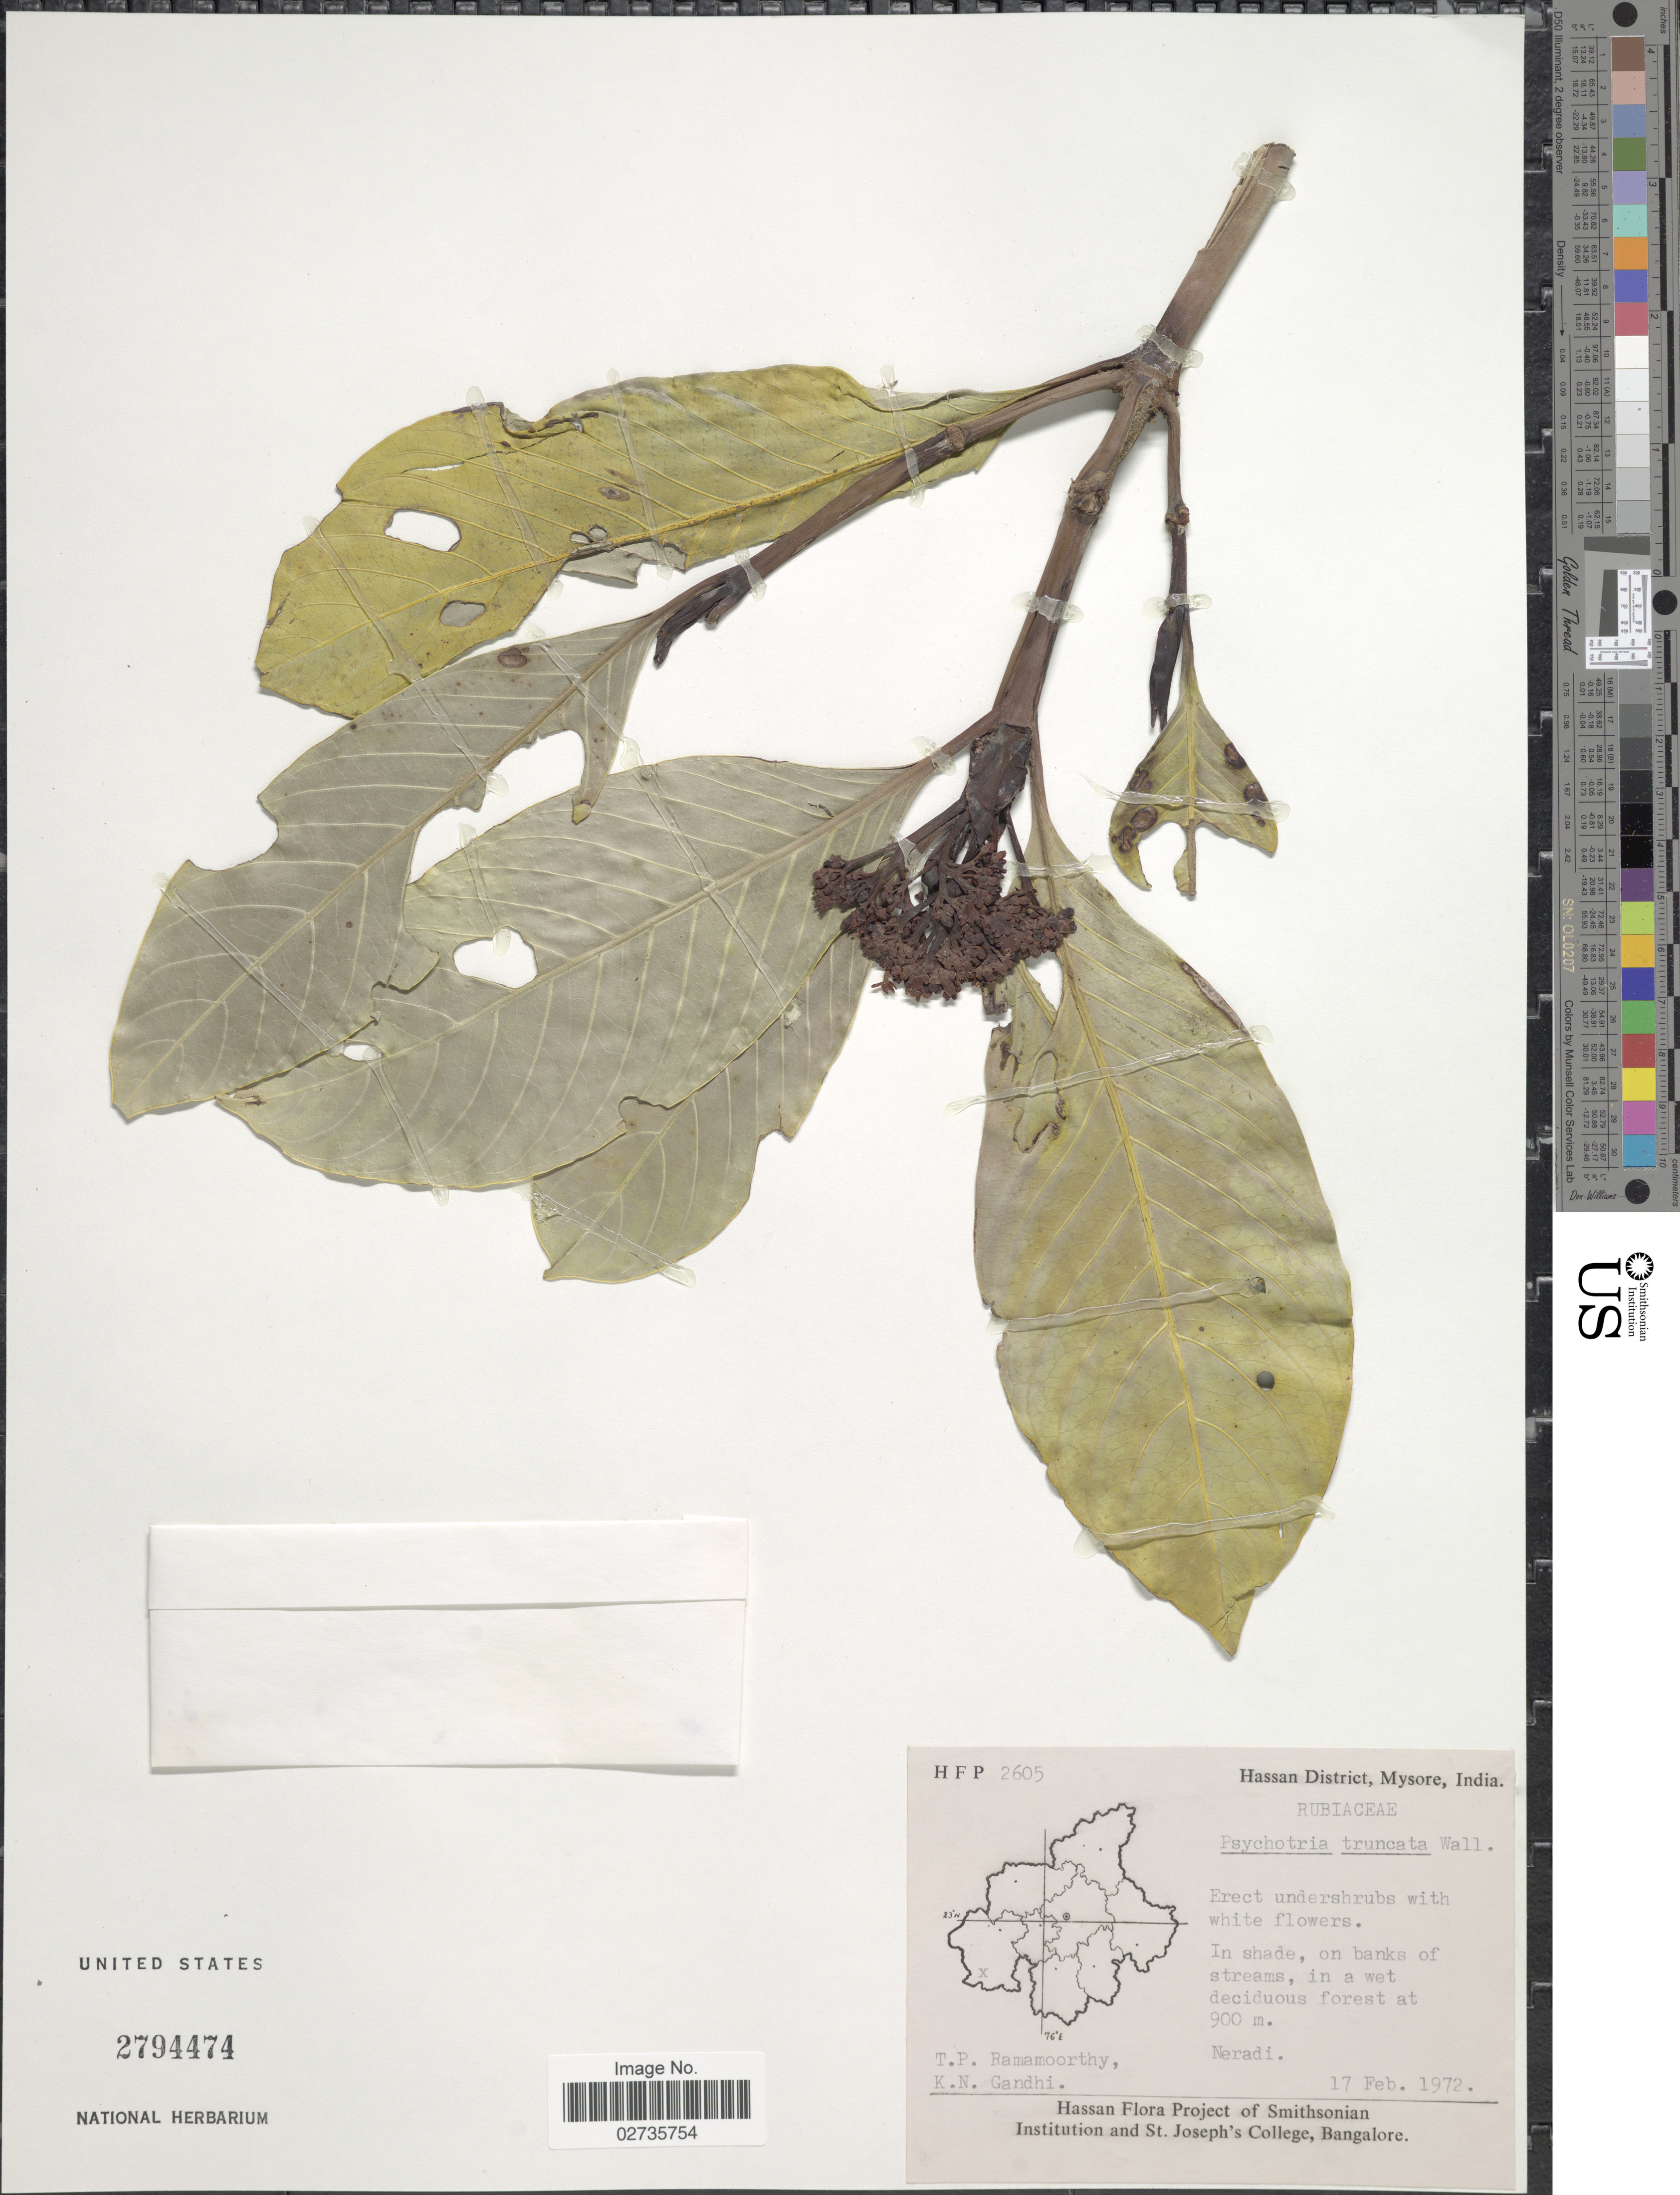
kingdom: Plantae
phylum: Tracheophyta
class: Magnoliopsida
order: Gentianales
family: Rubiaceae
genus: Psychotria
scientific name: Psychotria truncata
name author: Wall.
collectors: T. P. Ramamoorthy & K. N. Gandhi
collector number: H F P 2605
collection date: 1972-02-17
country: India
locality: Hassan District, Mysore, In shade, on banks of streams, in a wet deciduous forest, Neradi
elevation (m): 900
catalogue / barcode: US 2794474